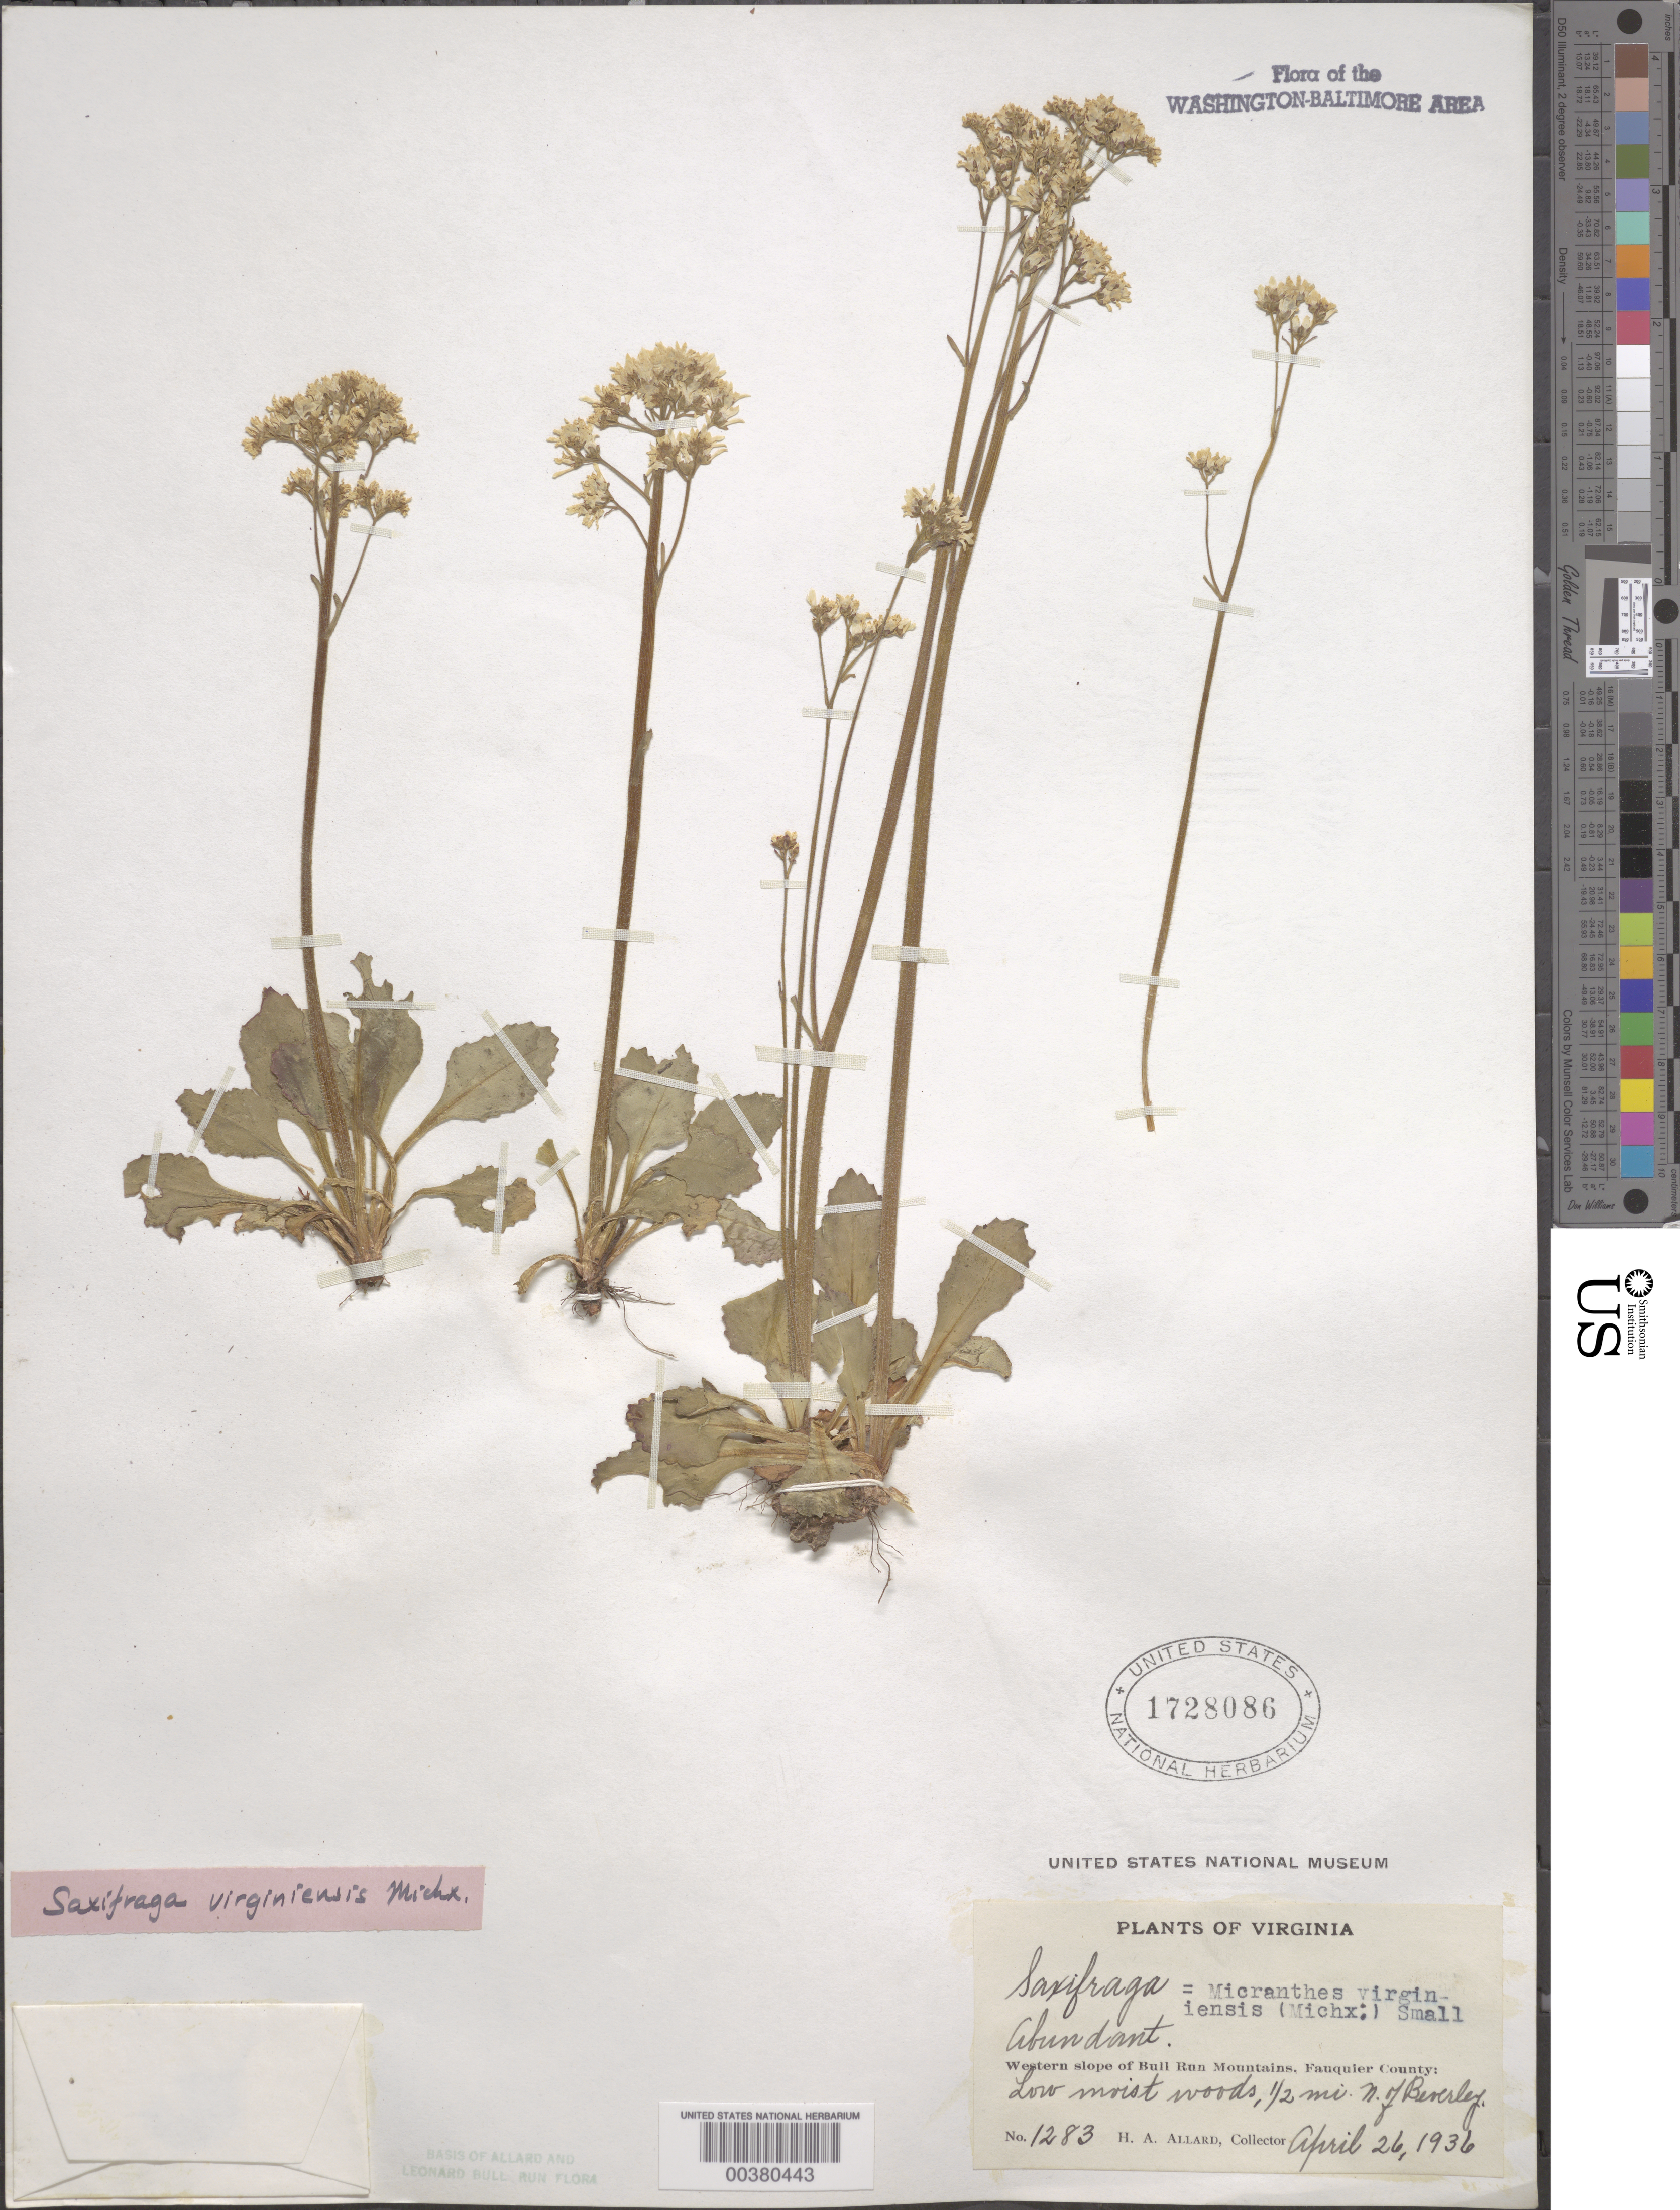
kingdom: Plantae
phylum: Tracheophyta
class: Magnoliopsida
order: Saxifragales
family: Saxifragaceae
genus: Micranthes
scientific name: Micranthes virginiensis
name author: (Michx.) Small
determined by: Strong, Mark T., (BOT), Smithsonian Institution - National Museum of Natural History (UNITED STATES)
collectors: H. A. Allard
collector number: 1283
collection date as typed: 26 Apr 1936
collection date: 1936-04-26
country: United States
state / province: Virginia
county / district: Fauquier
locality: Western Slope of Bull Run Mountains, North of Beverley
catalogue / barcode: US 1728086